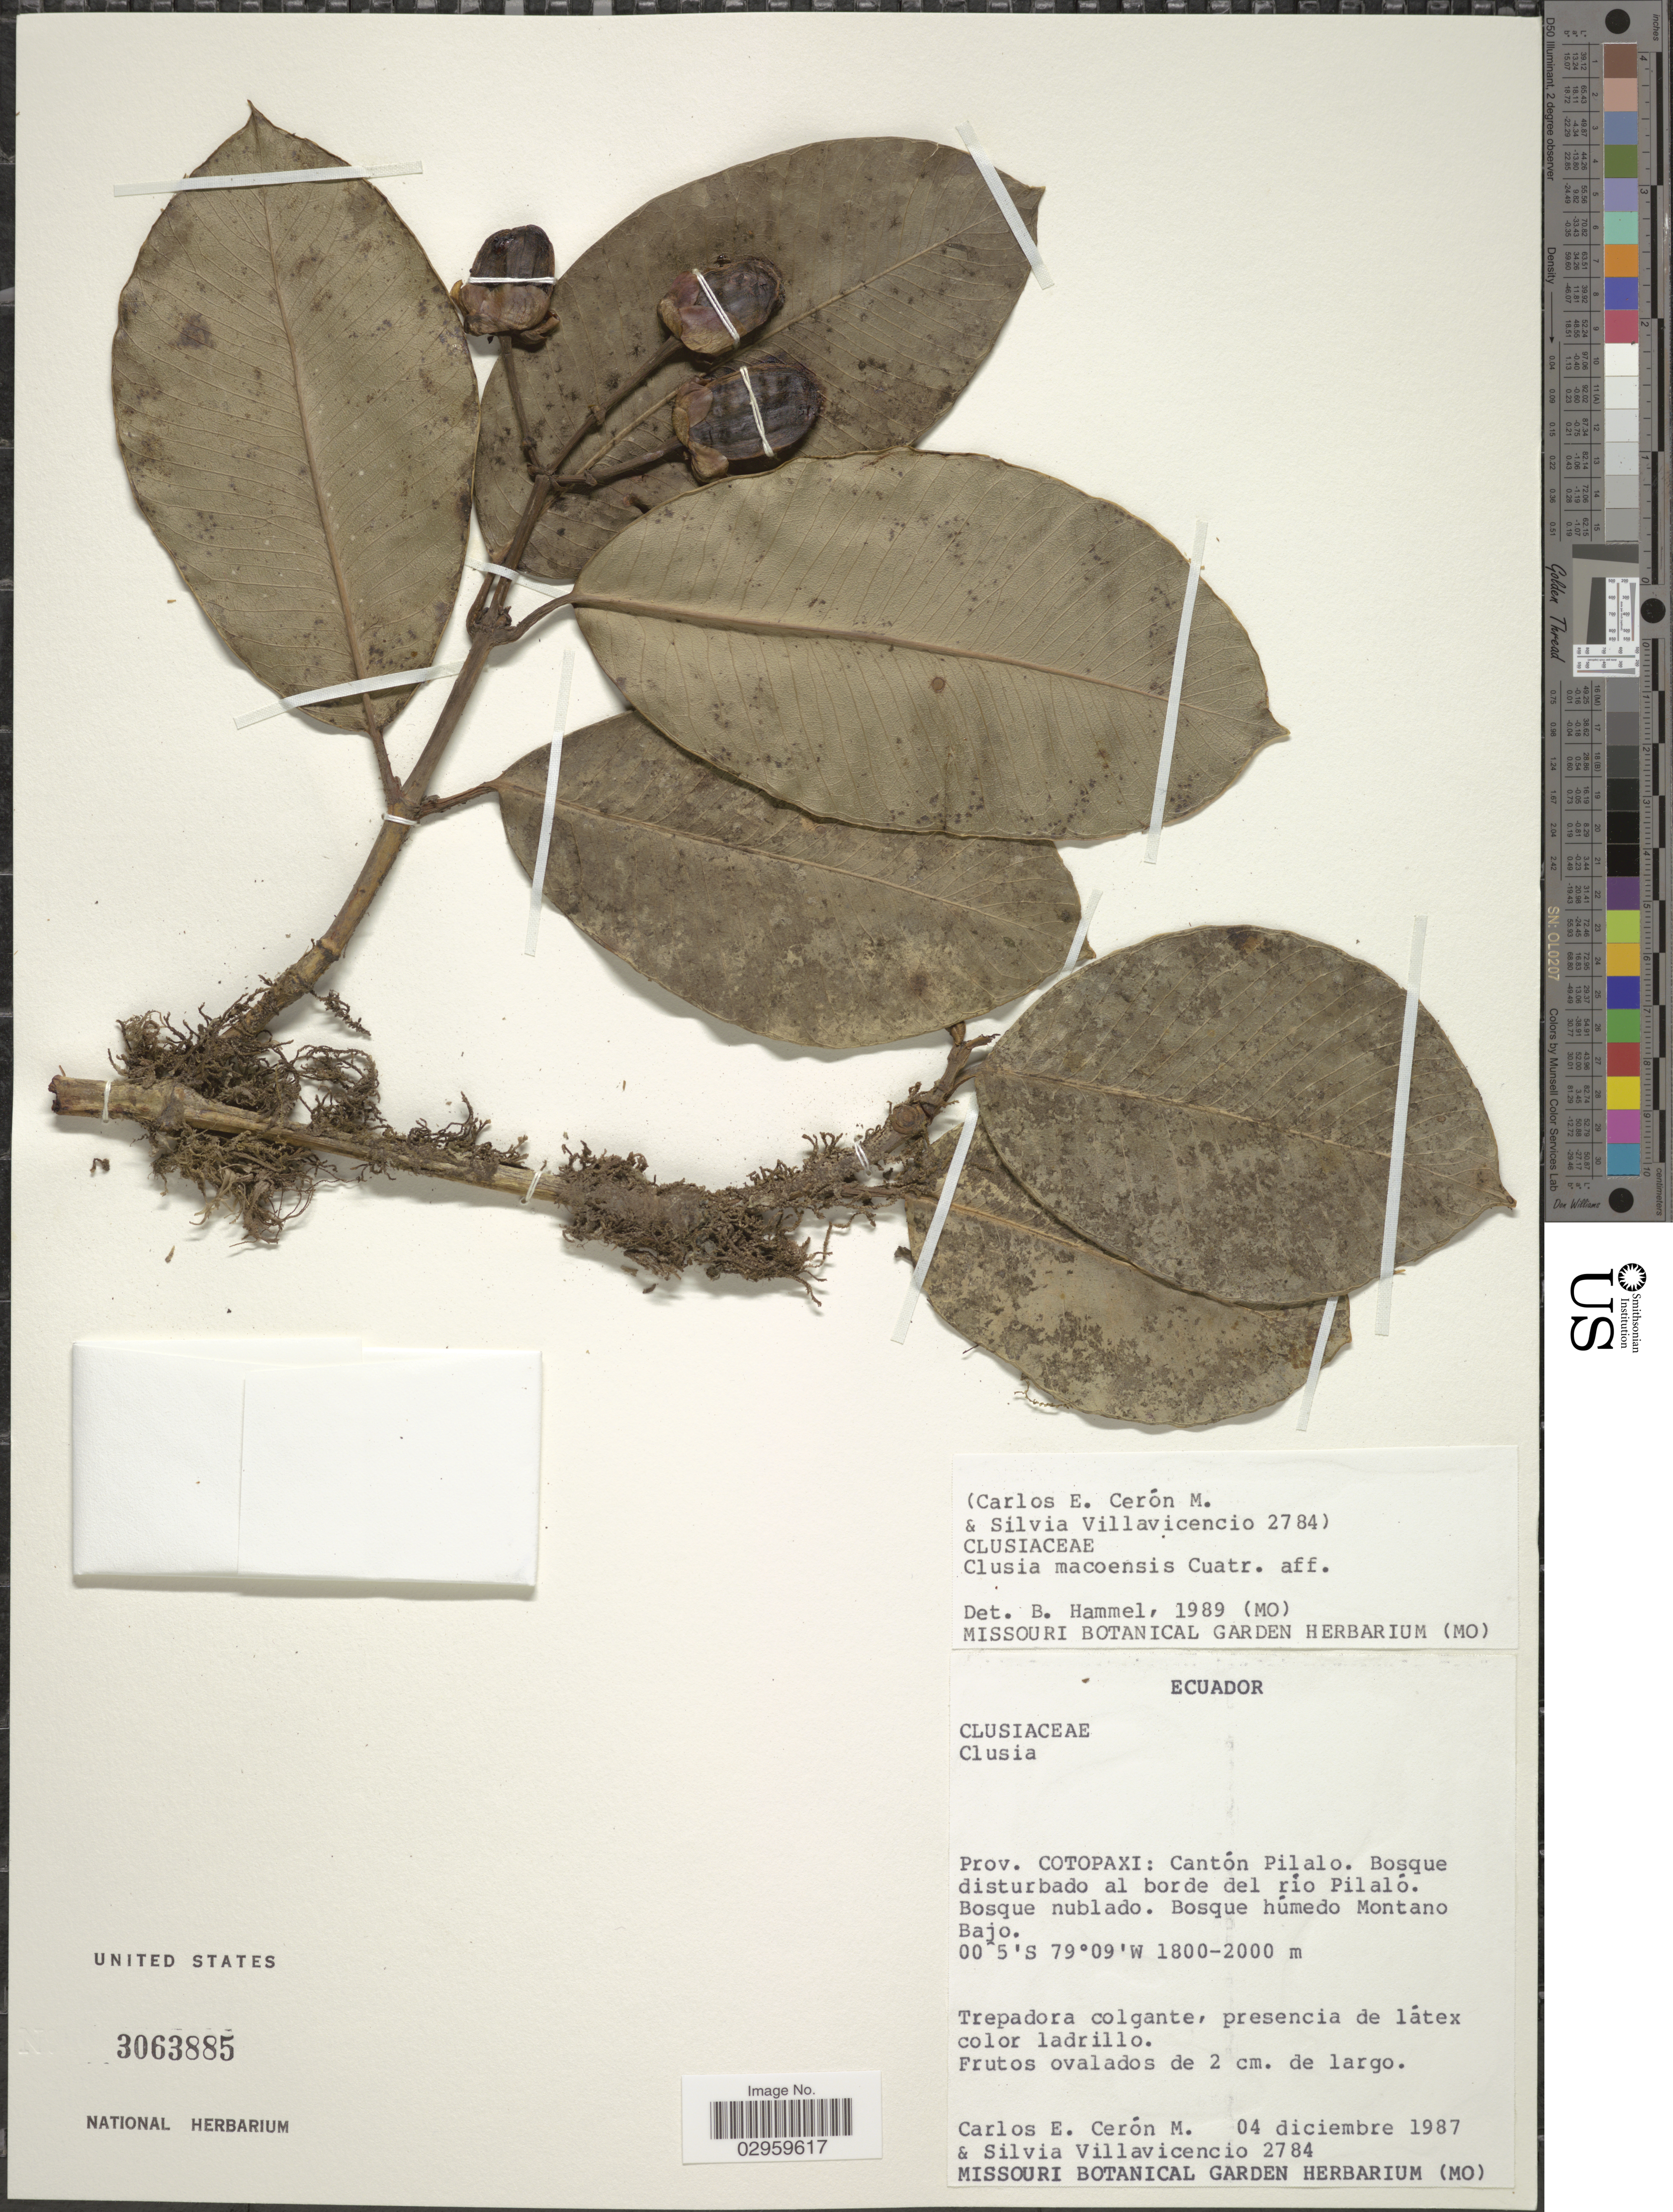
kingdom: Plantae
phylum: Tracheophyta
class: Magnoliopsida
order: Malpighiales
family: Clusiaceae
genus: Clusia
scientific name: Clusia mocoensis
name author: Cuatrec.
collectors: C. E. Cerón M. & S. Villavicencio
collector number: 2784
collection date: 1987-12-04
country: Ecuador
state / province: Cotopaxi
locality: Cantón Pilalo. Bosque disturbado al borde del río Pilaló.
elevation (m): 1800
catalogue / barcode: US 3063885